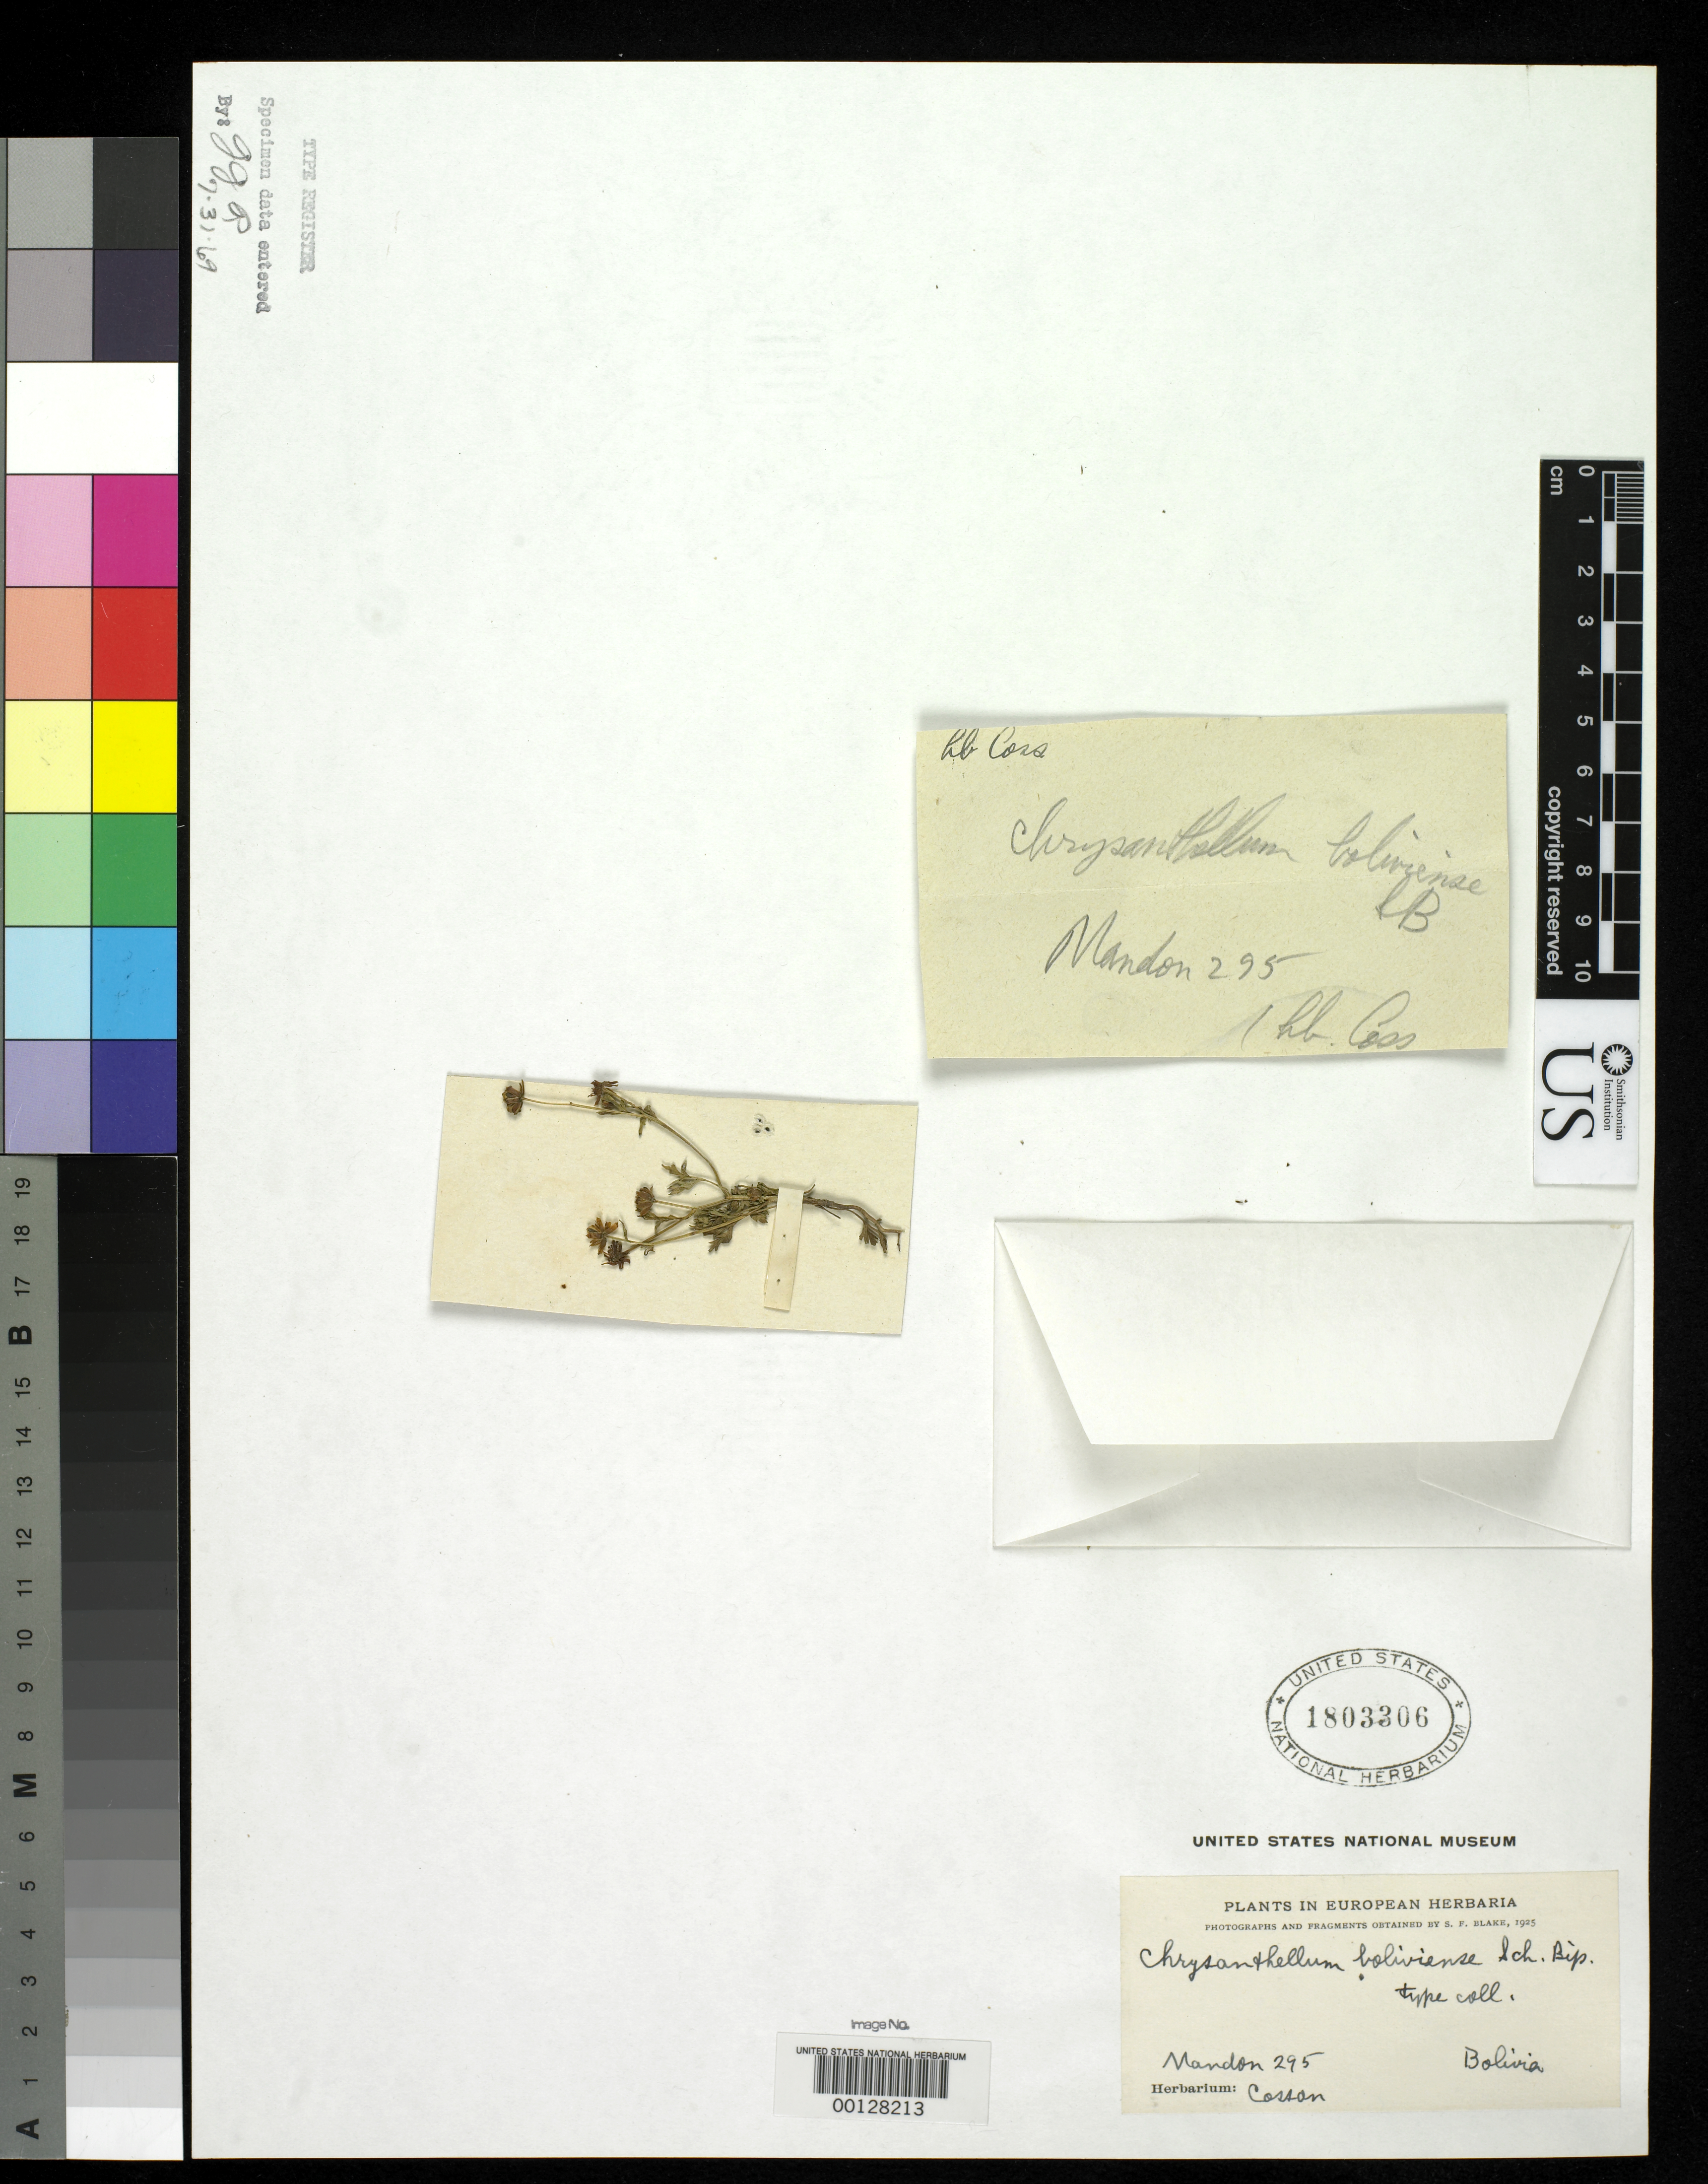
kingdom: Plantae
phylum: Tracheophyta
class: Magnoliopsida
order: Asterales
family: Asteraceae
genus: Chrysanthellum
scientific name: Chrysanthellum boliviense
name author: Sch. Bip.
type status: Type Material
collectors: G. Mandon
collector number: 295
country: Bolivia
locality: Mapiri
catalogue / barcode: US 1803306